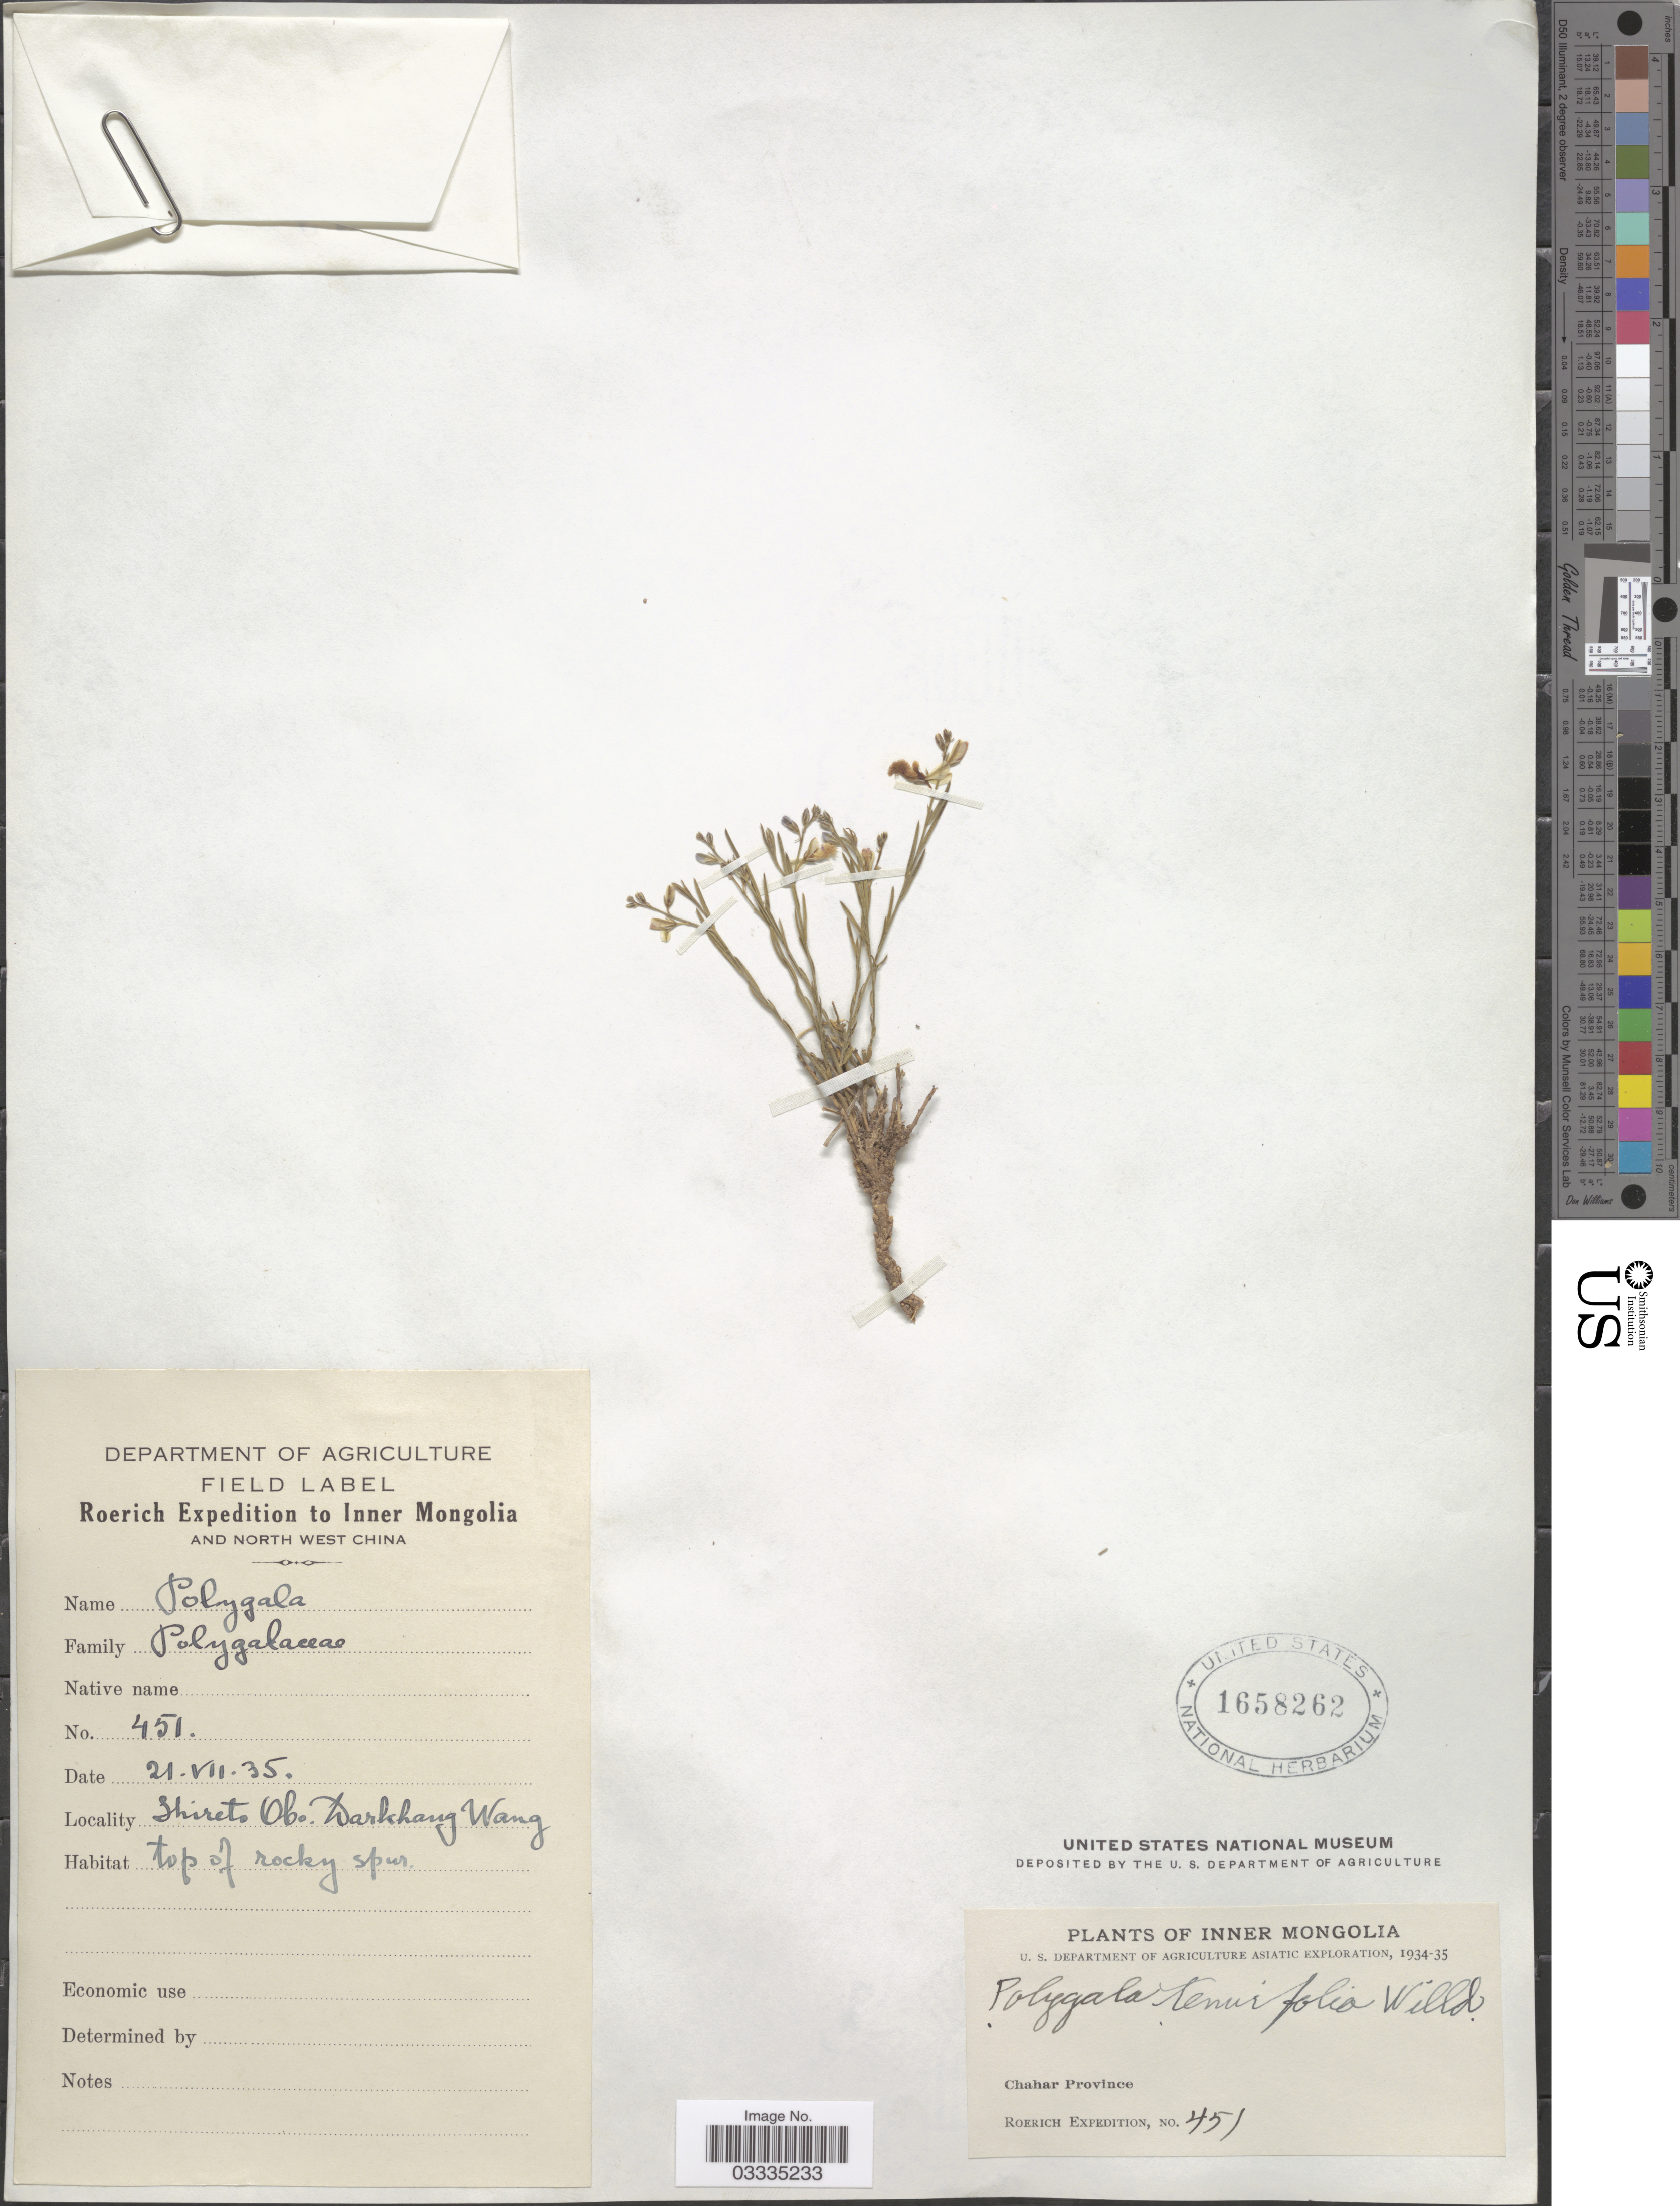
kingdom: Plantae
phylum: Tracheophyta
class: Magnoliopsida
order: Fabales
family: Polygalaceae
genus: Polygala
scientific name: Polygala tenuifolia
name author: Willd.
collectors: Roerich Expedition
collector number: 451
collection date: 1935-07-21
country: China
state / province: Nei Monggol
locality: Inner Mongolia and North West China. Shireto Obo Darkhang Wang. Chahar Province.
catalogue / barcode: US 1658262